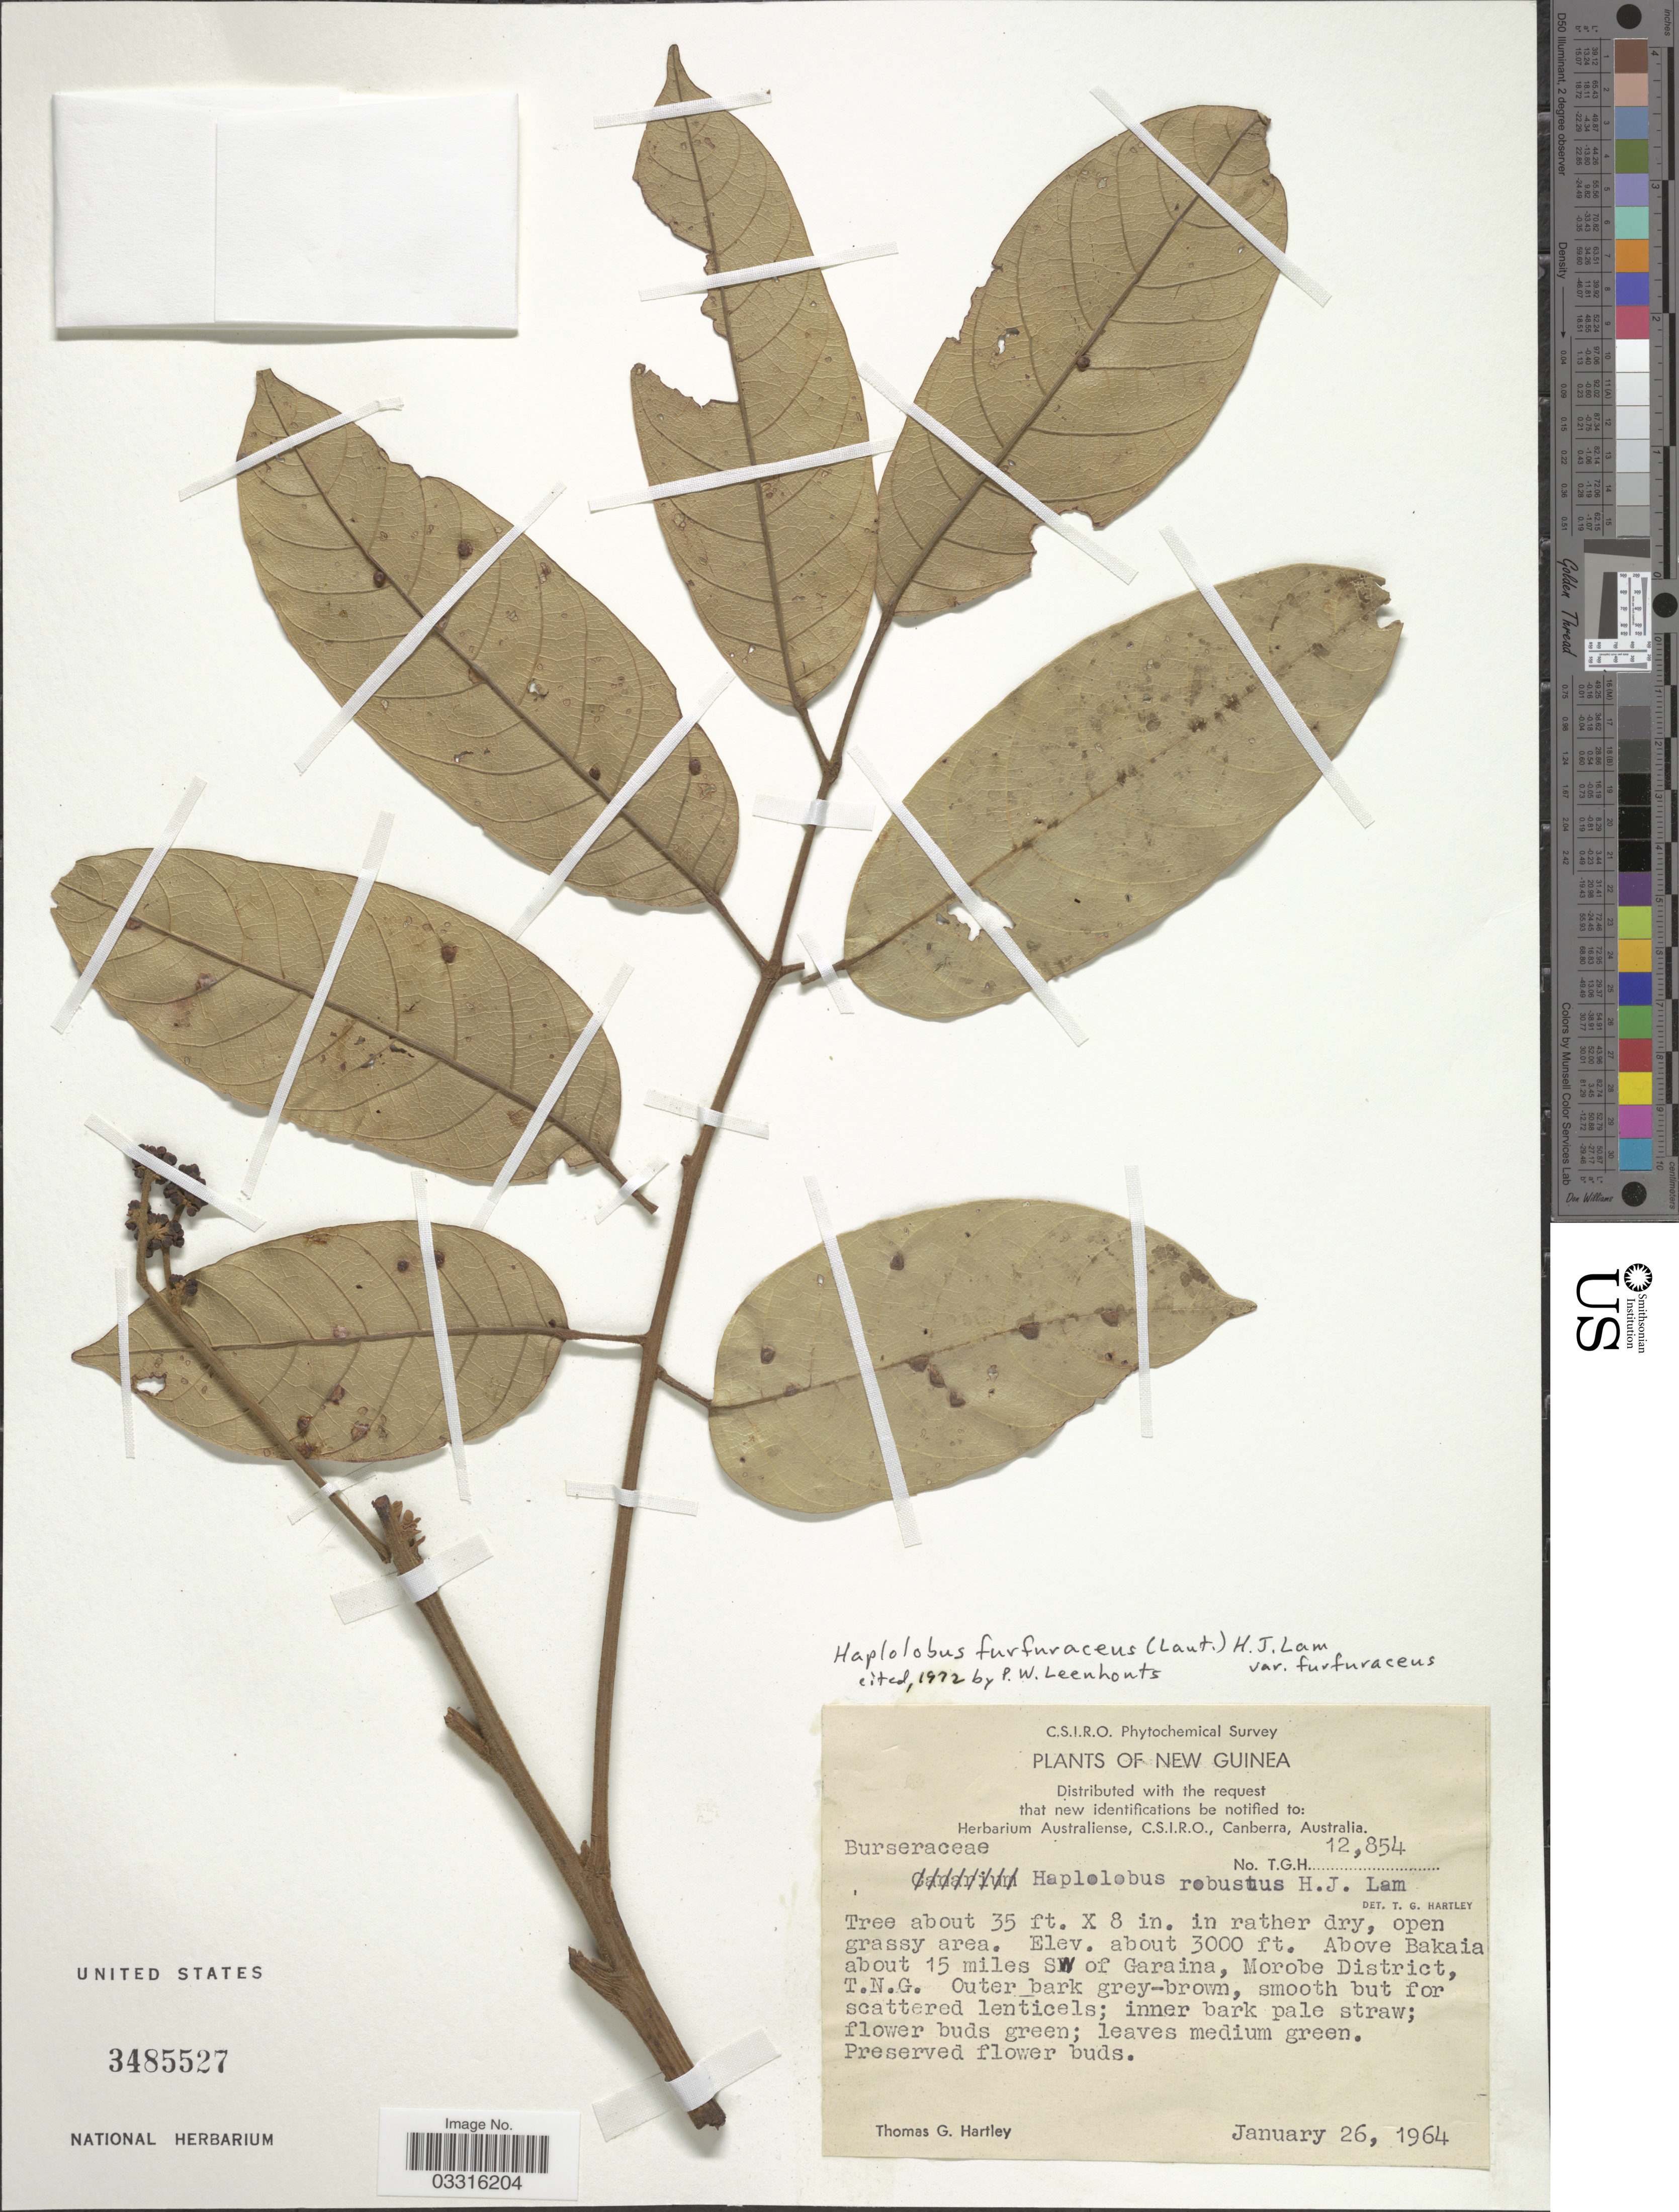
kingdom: Plantae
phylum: Tracheophyta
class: Magnoliopsida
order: Sapindales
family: Burseraceae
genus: Haplolobus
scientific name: Haplolobus furfuraceus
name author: (Lauterb.) H.J. Lam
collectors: T. G. Hartley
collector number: TGH12854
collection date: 1964-01-26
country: Papua New Guinea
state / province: Morobe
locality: New Guinea, Above Bakaia, about 15 miles SW of Garaina, Morobe Distr., T.N.G.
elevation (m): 914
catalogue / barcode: US 3485527